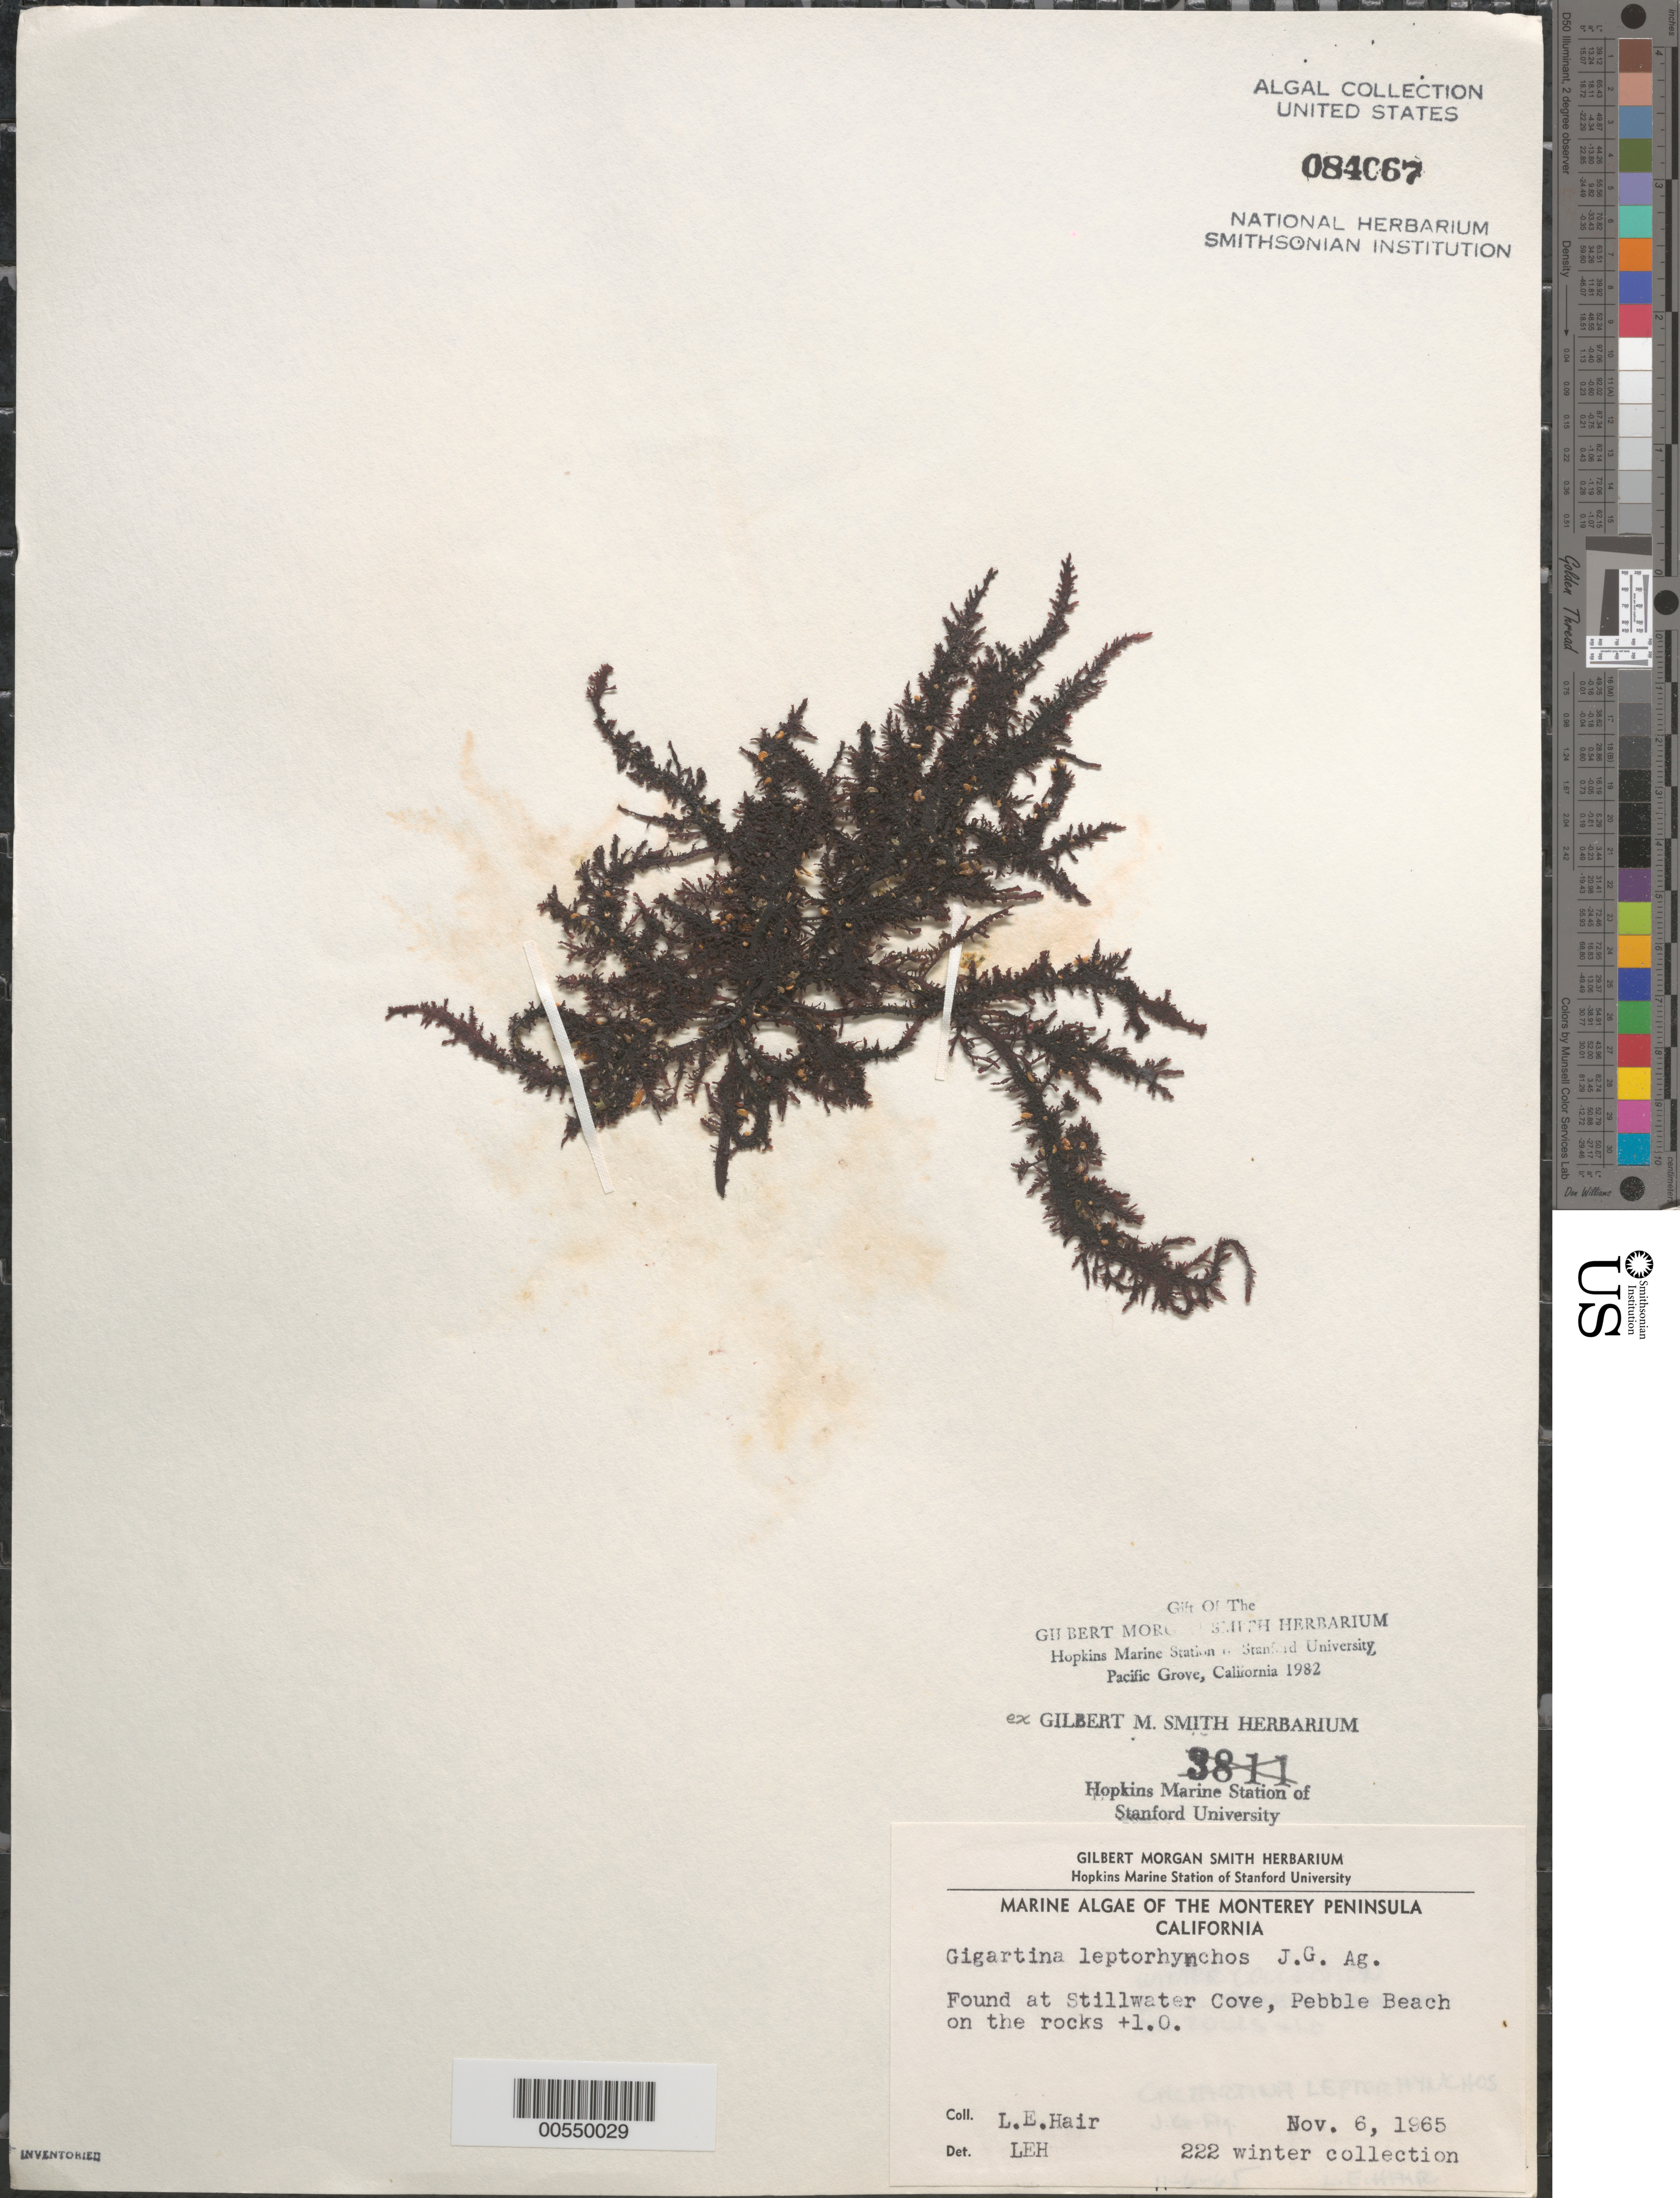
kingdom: Plantae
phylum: Rhodophyta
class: Florideophyceae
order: Gigartinales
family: Gigartinaceae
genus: Mazzaella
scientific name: Mazzaella leptorhynchos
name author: (J. Agardh) Leister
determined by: Algae name updating Project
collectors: L. Hair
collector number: Leh 222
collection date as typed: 06 Nov 1965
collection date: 1965-11-06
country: United States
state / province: California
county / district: Monterey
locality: Stillwater Cove, Pebble Beach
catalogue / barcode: US 84067